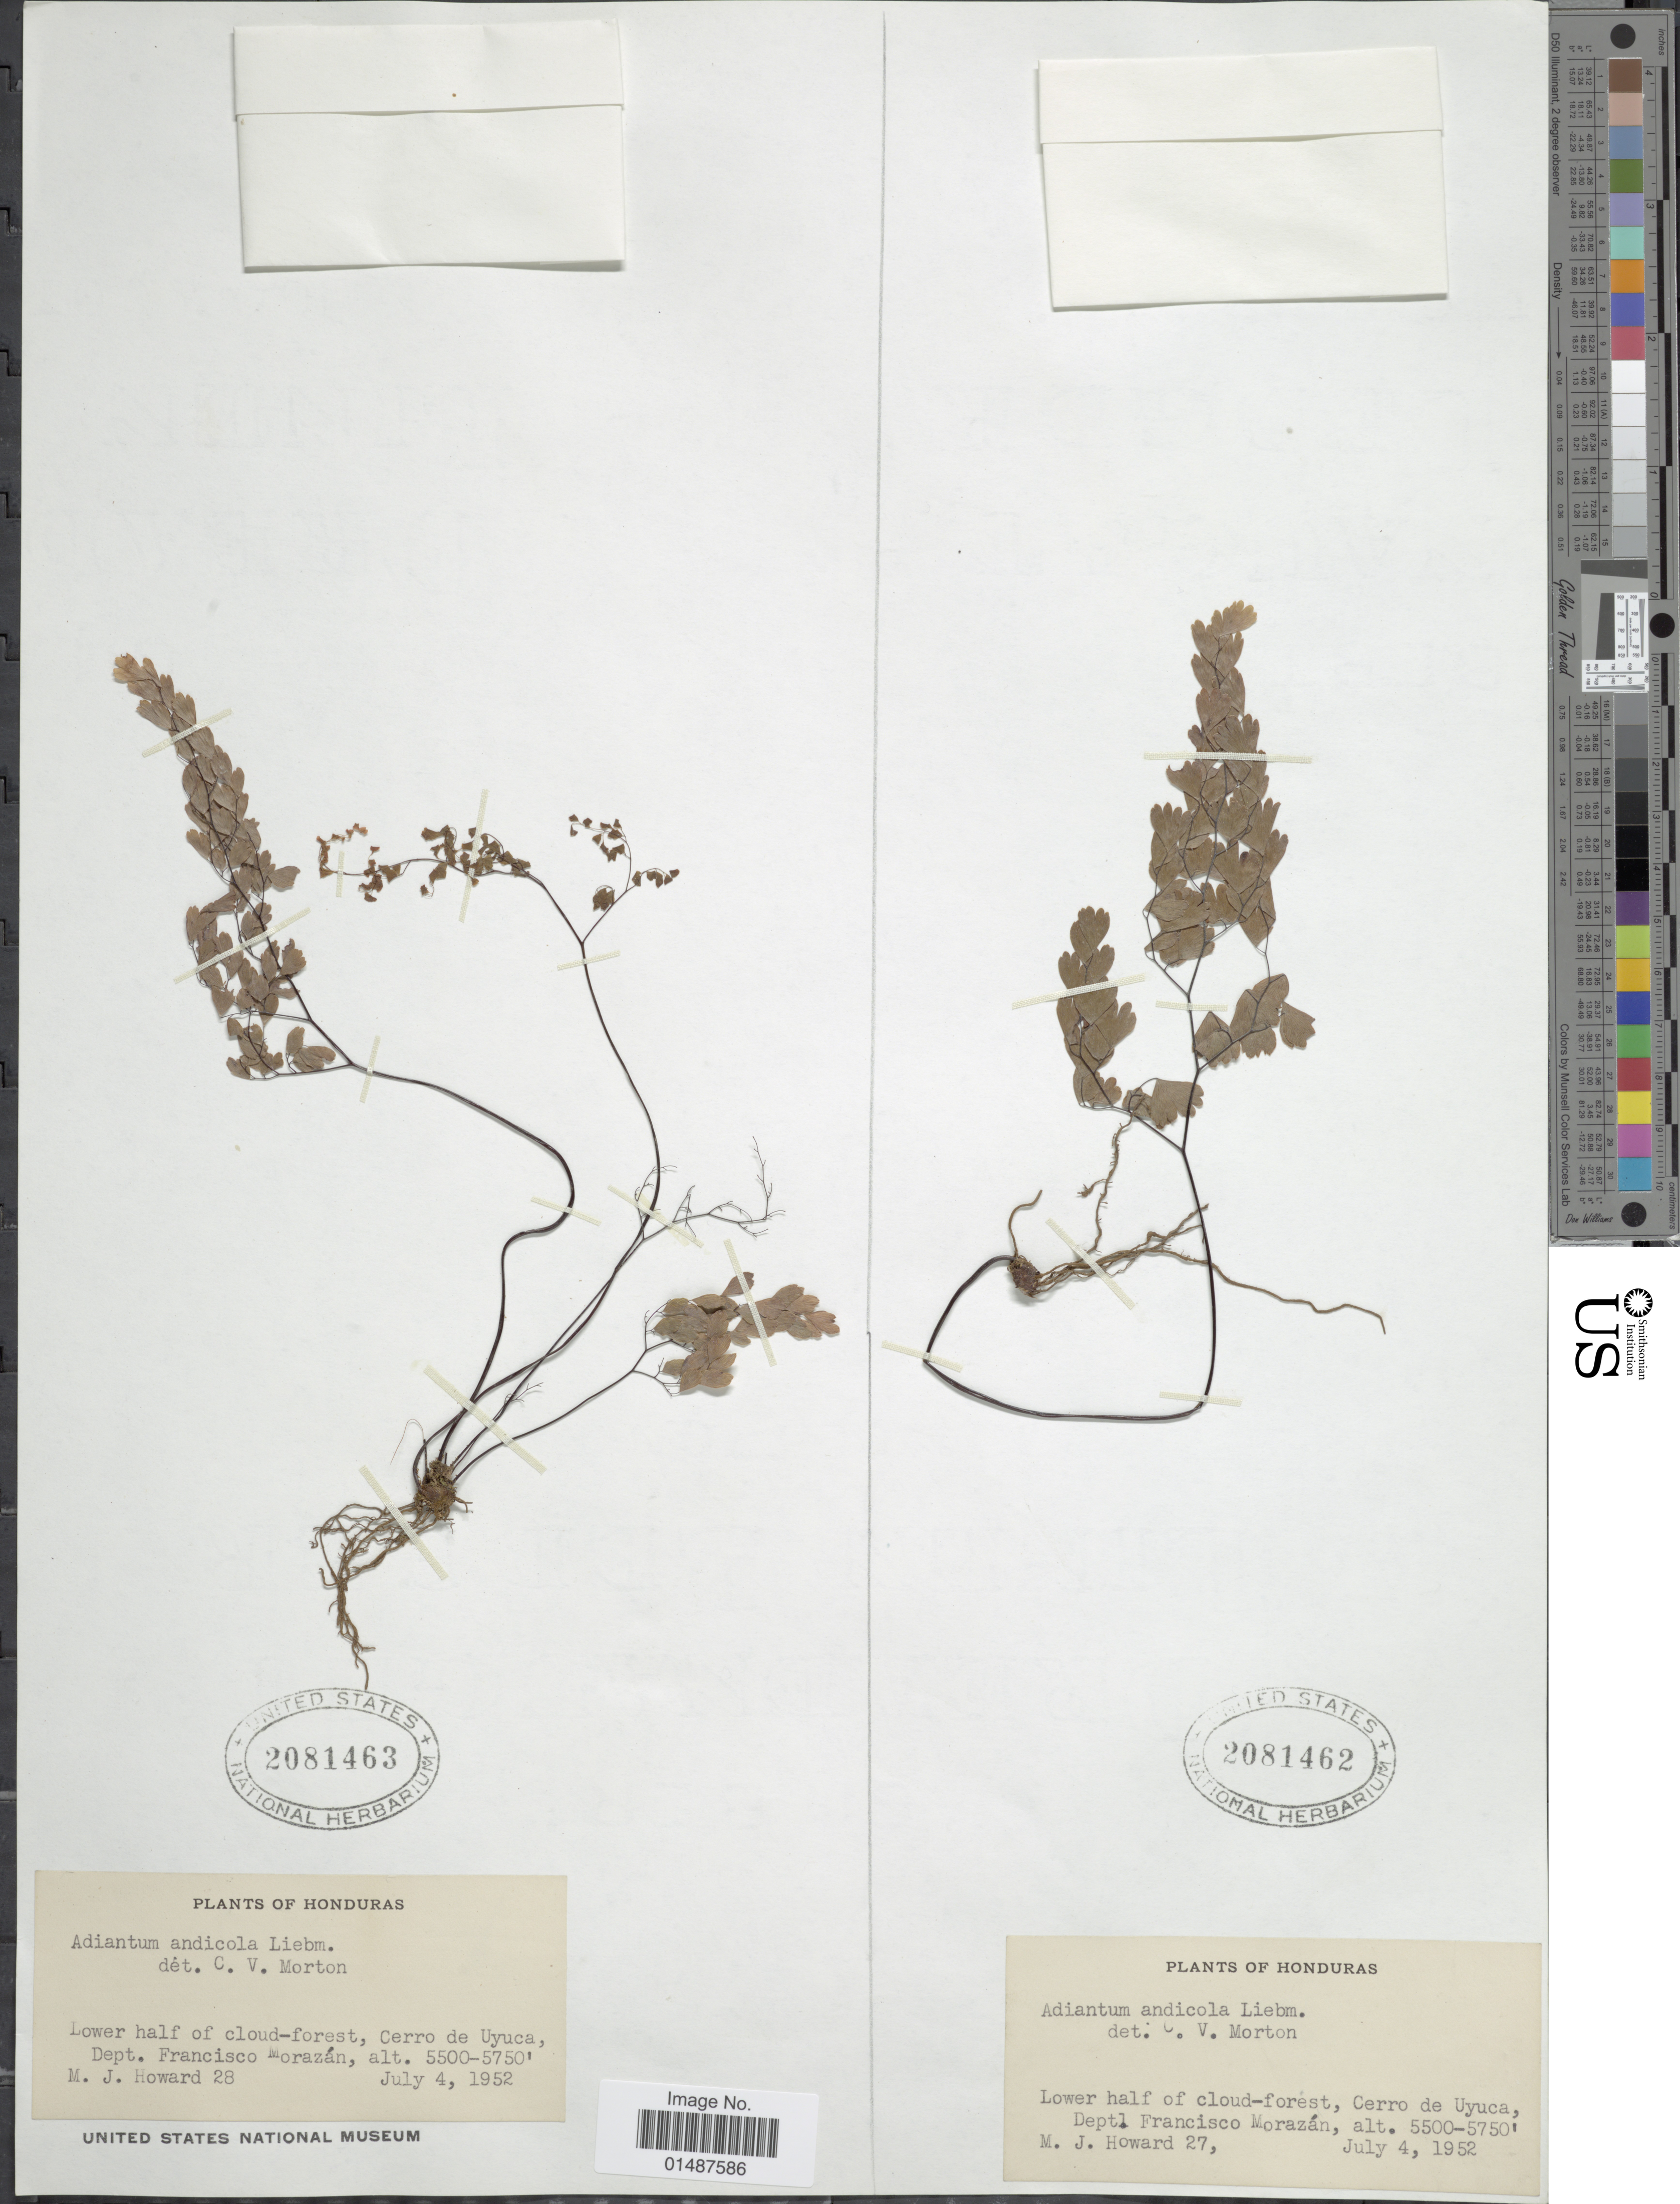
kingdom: Plantae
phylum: Tracheophyta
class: Polypodiopsida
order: Polypodiales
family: Pteridaceae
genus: Adiantum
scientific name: Adiantum andicola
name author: Liebm.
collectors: M. Howard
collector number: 28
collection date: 1952-07-04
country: Honduras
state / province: Fco. Morazán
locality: Lower half of cloud-forest, Cerro de Uyuca, Dept. Francisco Morazán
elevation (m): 1676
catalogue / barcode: US 2081463-2